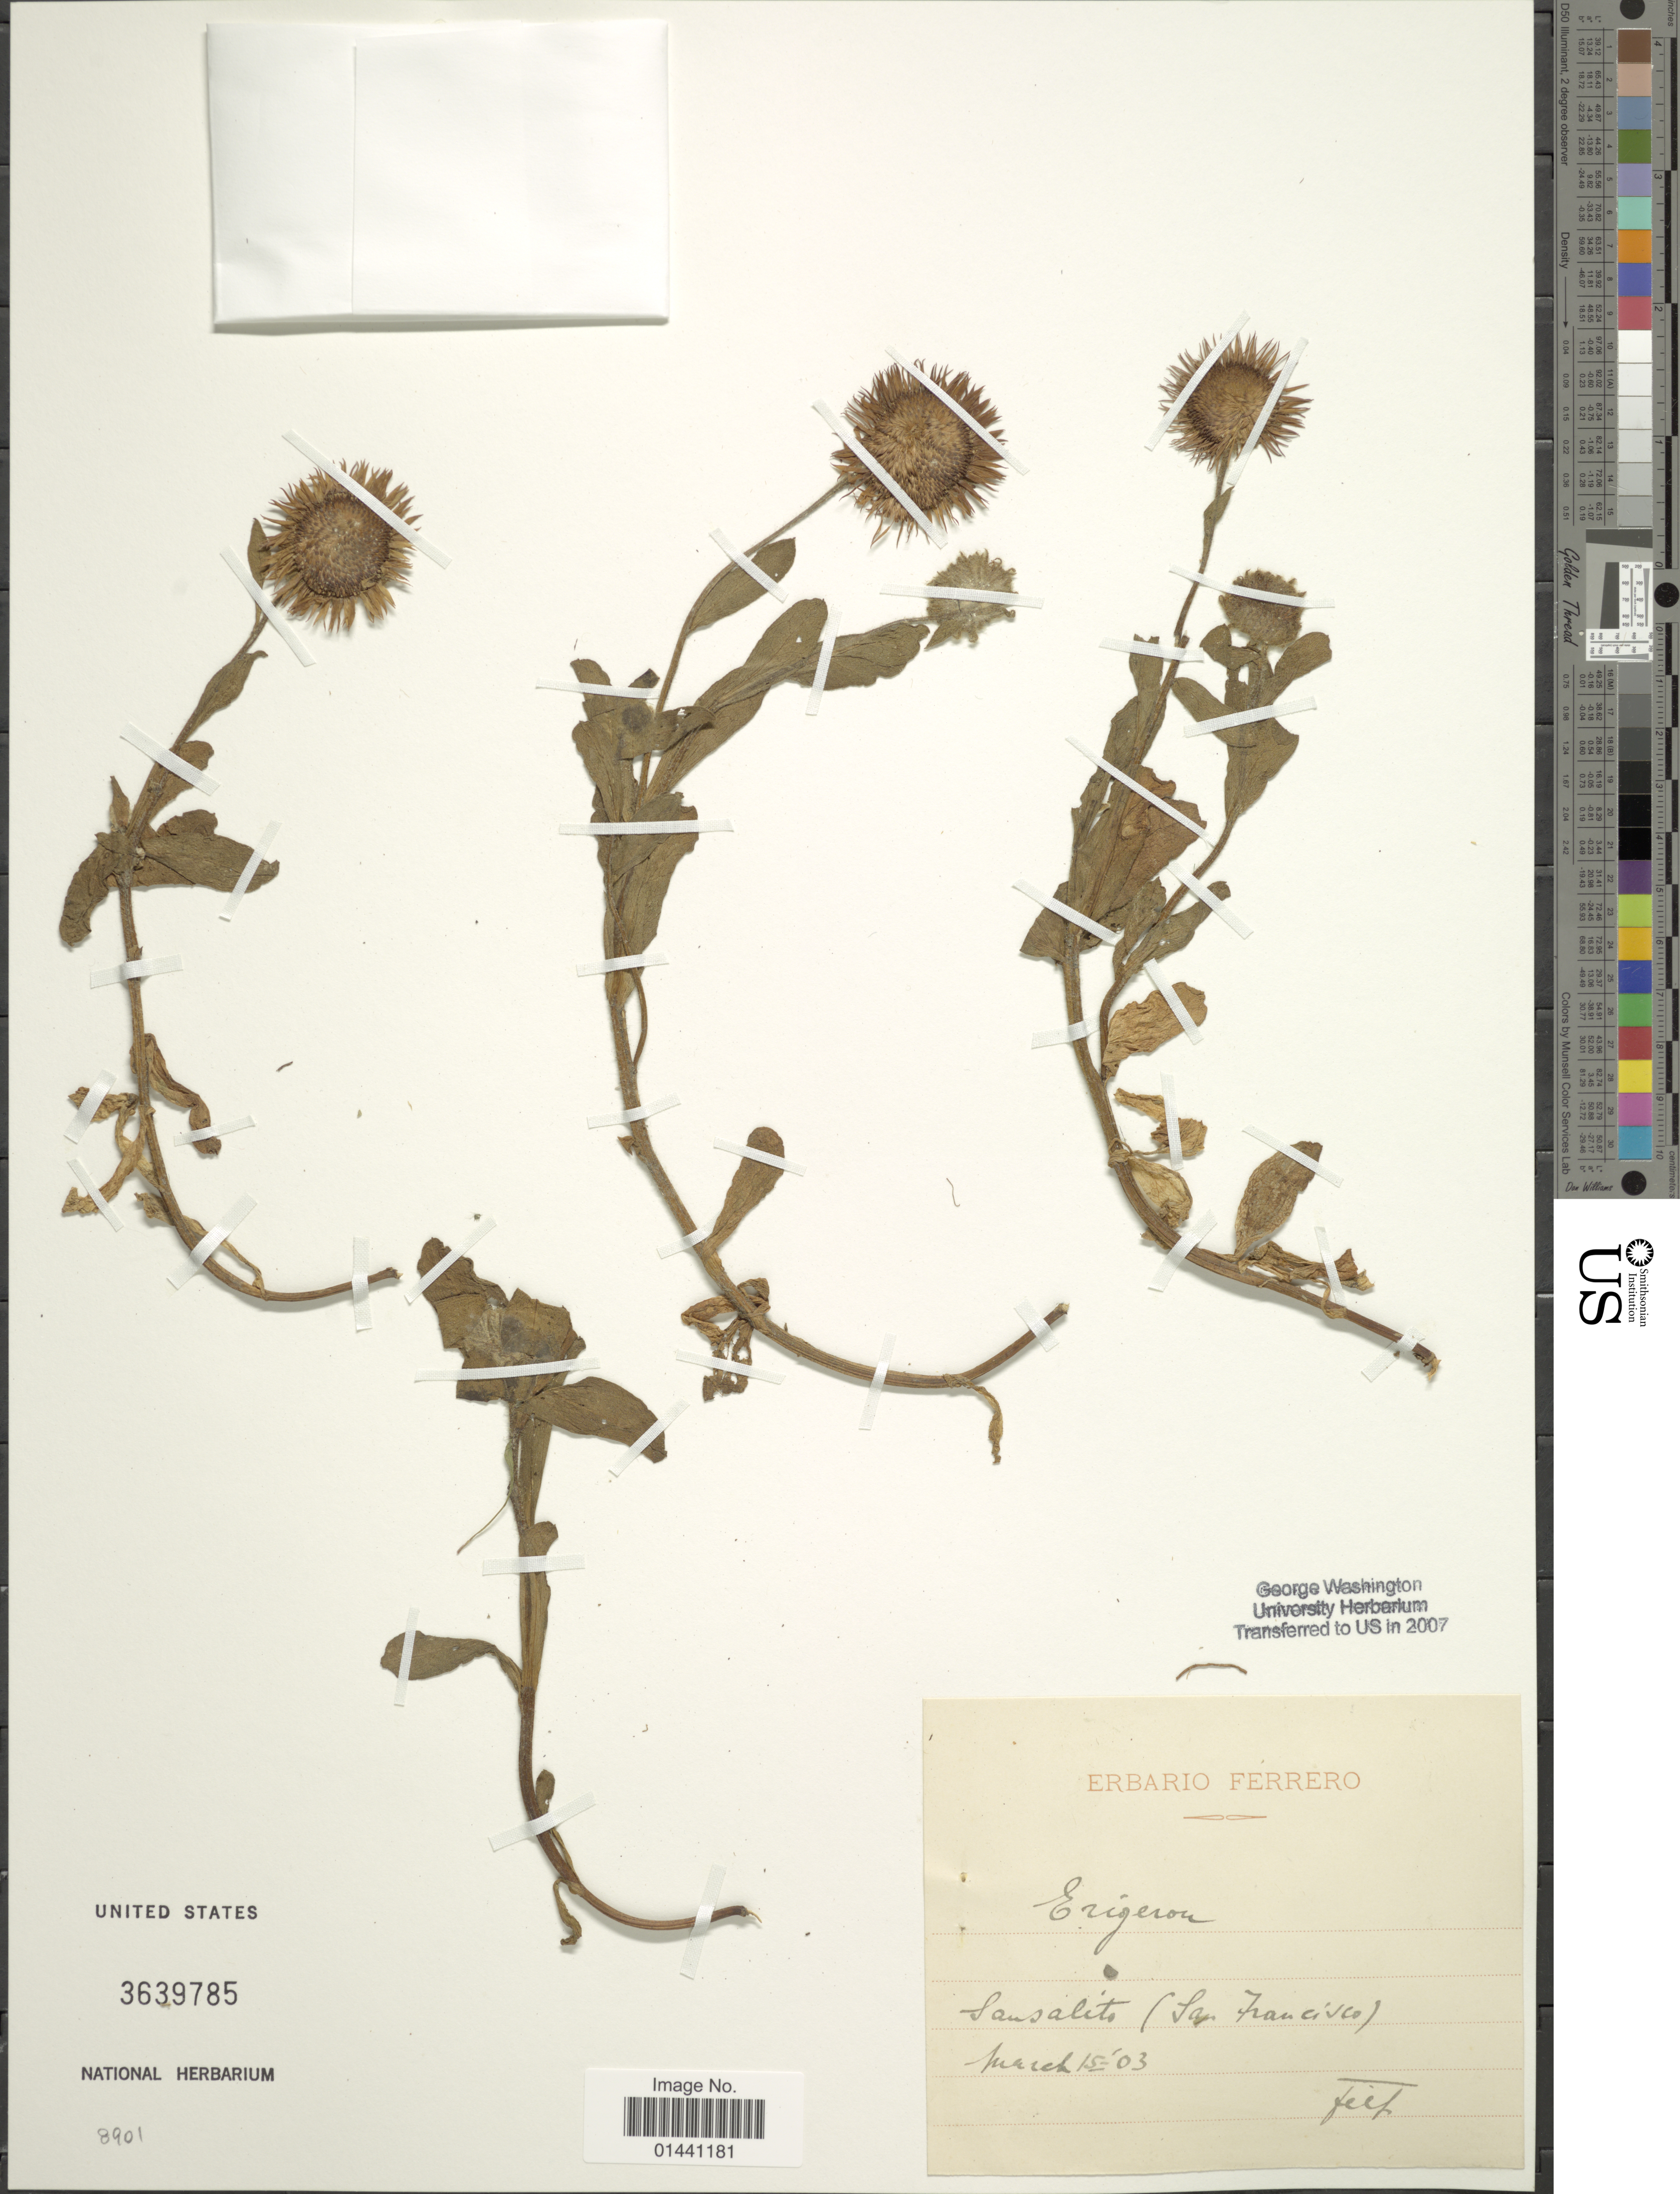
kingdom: Plantae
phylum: Tracheophyta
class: Magnoliopsida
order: Asterales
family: Asteraceae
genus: Erigeron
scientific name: Erigeron sp.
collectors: E. Ferrero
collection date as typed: Transcribed d/m/y: 15/3/3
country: United States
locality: Sansalito (San Francisco)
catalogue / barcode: US 3639785